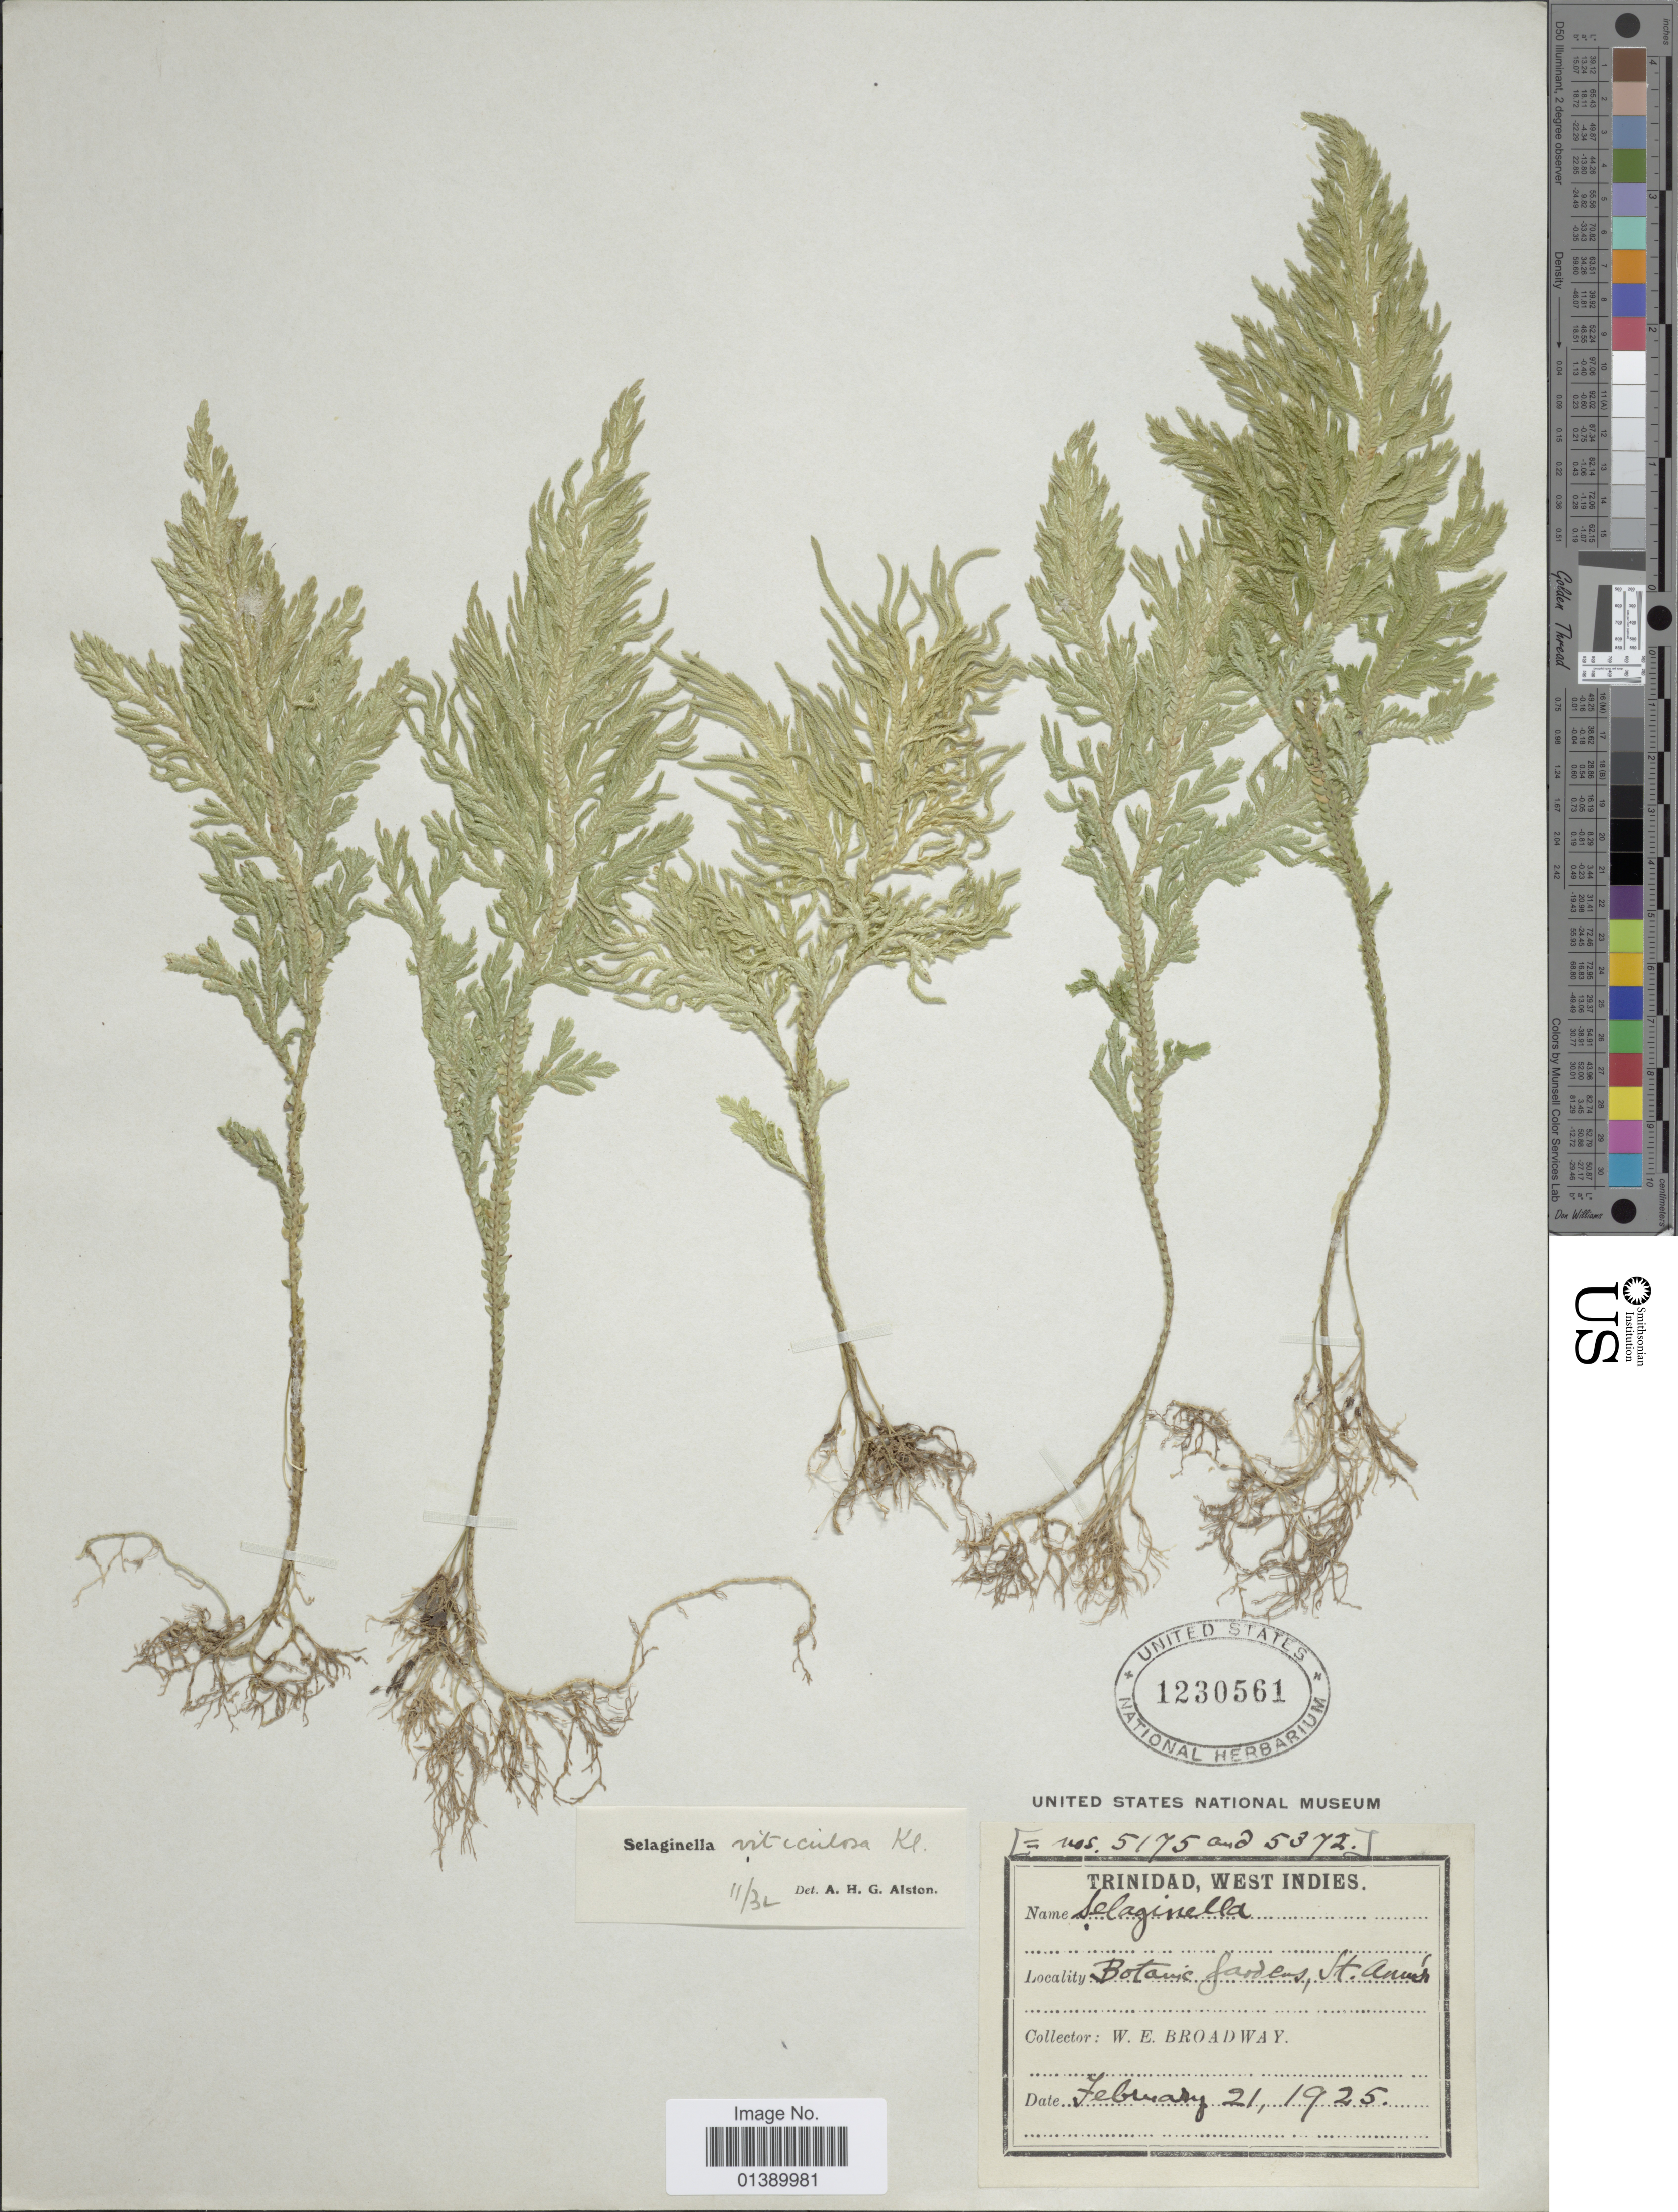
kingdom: Plantae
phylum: Tracheophyta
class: Lycopodiopsida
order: Selaginellales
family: Selaginellaceae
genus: Selaginella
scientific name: Selaginella viticulosa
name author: Klotzsch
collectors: W. E. Broadway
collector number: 5175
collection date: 1925-02-21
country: Trinidad and Tobago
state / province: Trinidad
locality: West Indies, Botanic Gardens, St Ann's.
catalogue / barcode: US 1230561